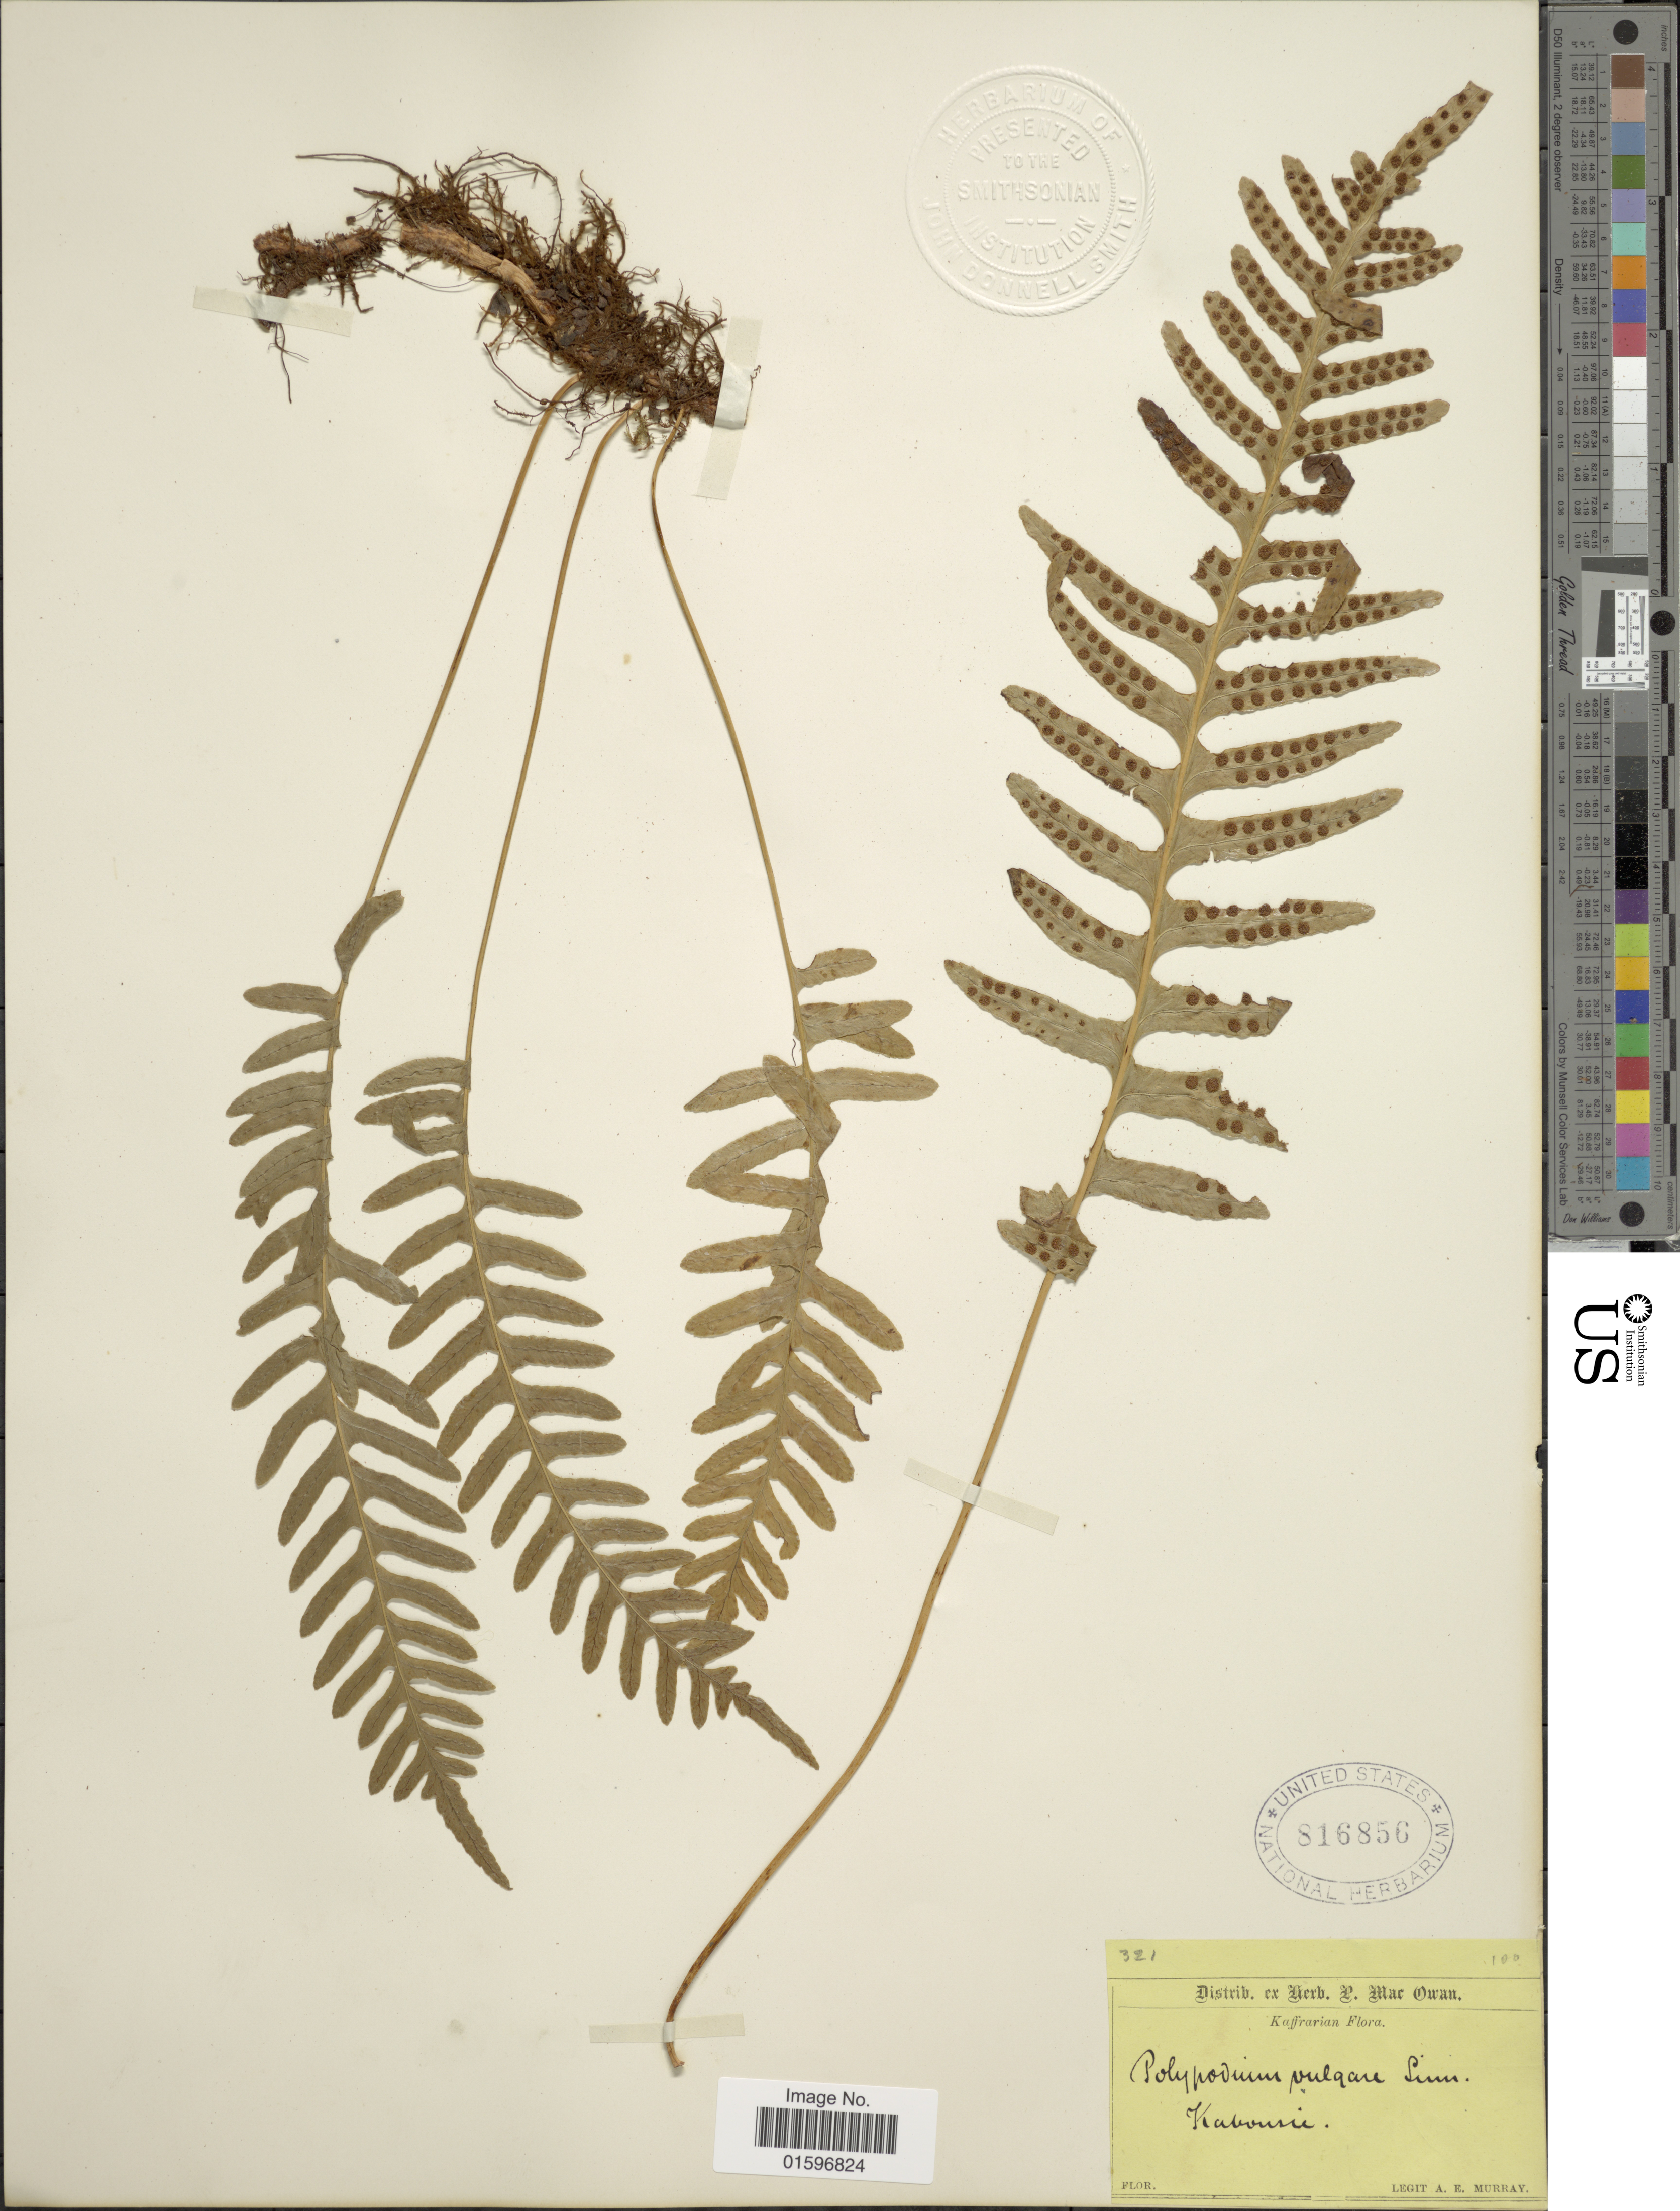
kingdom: Plantae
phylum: Tracheophyta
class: Polypodiopsida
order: Polypodiales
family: Polypodiaceae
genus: Polypodium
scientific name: Polypodium vulgare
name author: L.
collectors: A. E. Murray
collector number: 321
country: South Africa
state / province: Eastern Cape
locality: Kaffrarian, Kabousie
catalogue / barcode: US 816856